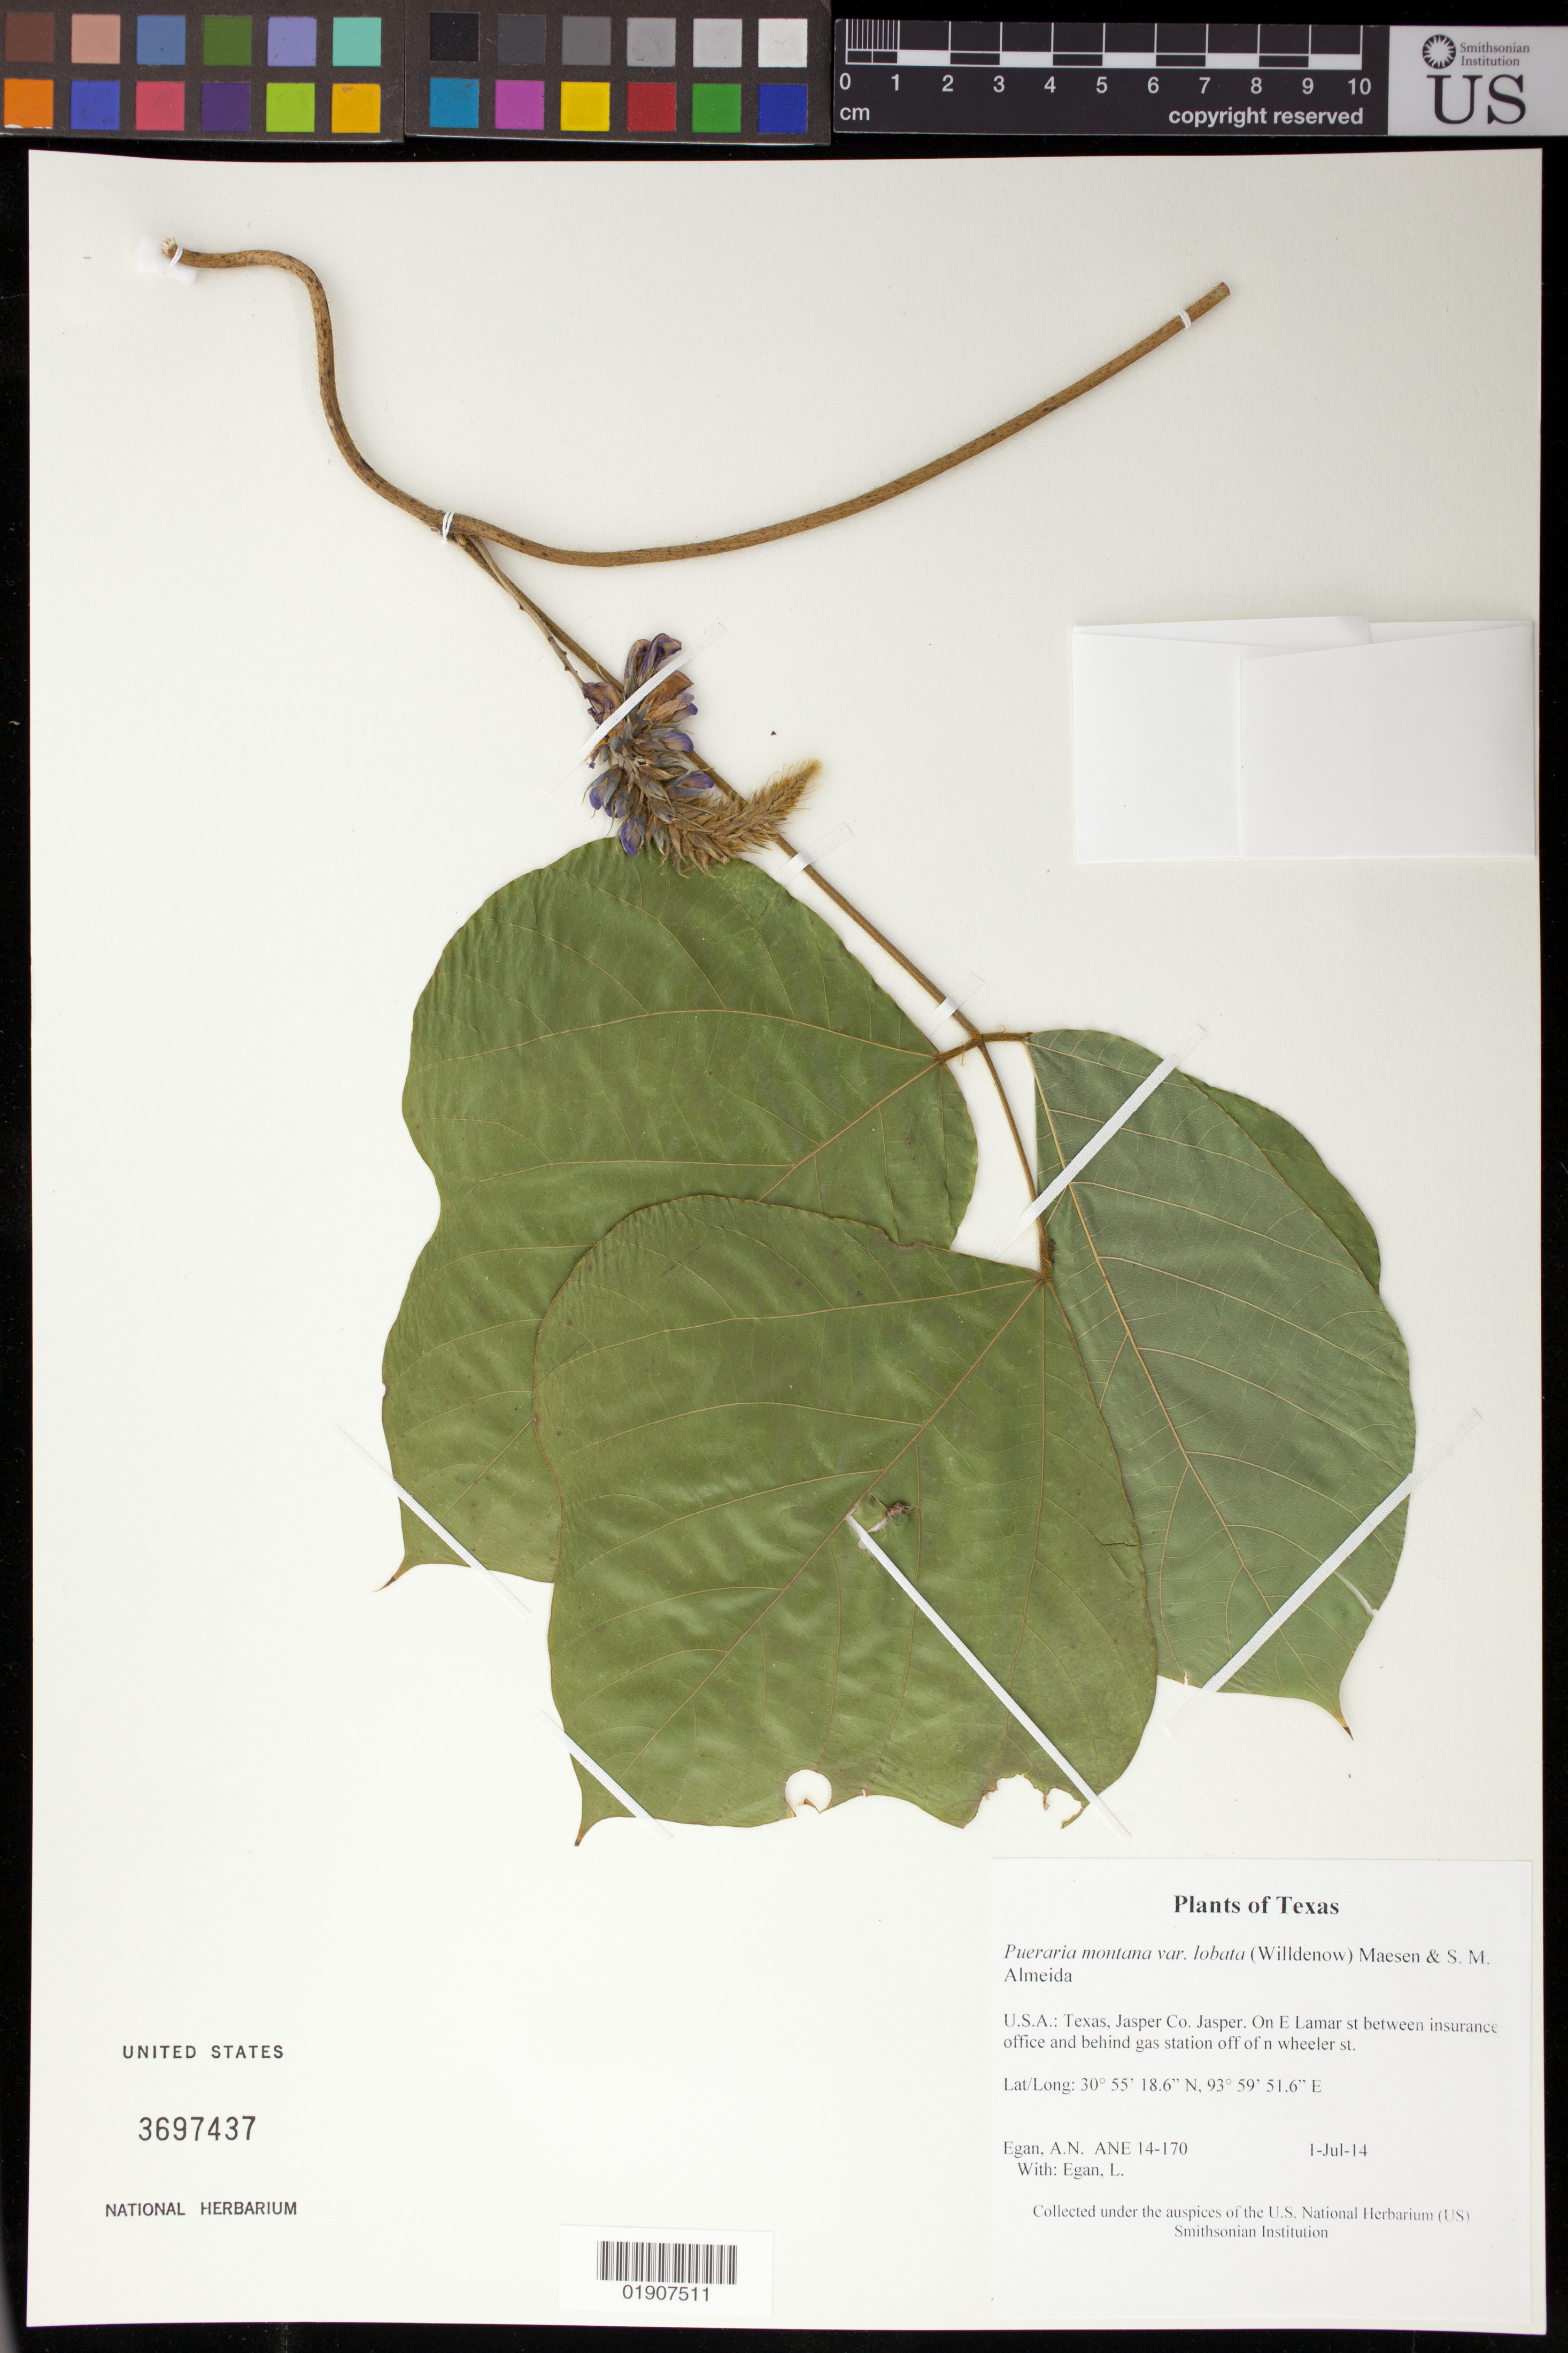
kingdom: Plantae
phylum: Tracheophyta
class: Magnoliopsida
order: Fabales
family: Fabaceae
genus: Pueraria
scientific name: Pueraria montana var. lobata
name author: (Willd.) Maesen & S.M. Almeida ex Sanjappa & Pradeep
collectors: A. N. Egan & L. Egan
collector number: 14-170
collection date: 2014-07-01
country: United States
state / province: Texas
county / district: Jasper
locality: Jasper. On E Lamar St. between insurance office and behind gas station off of N. Wheeler St.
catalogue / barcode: US 3697437